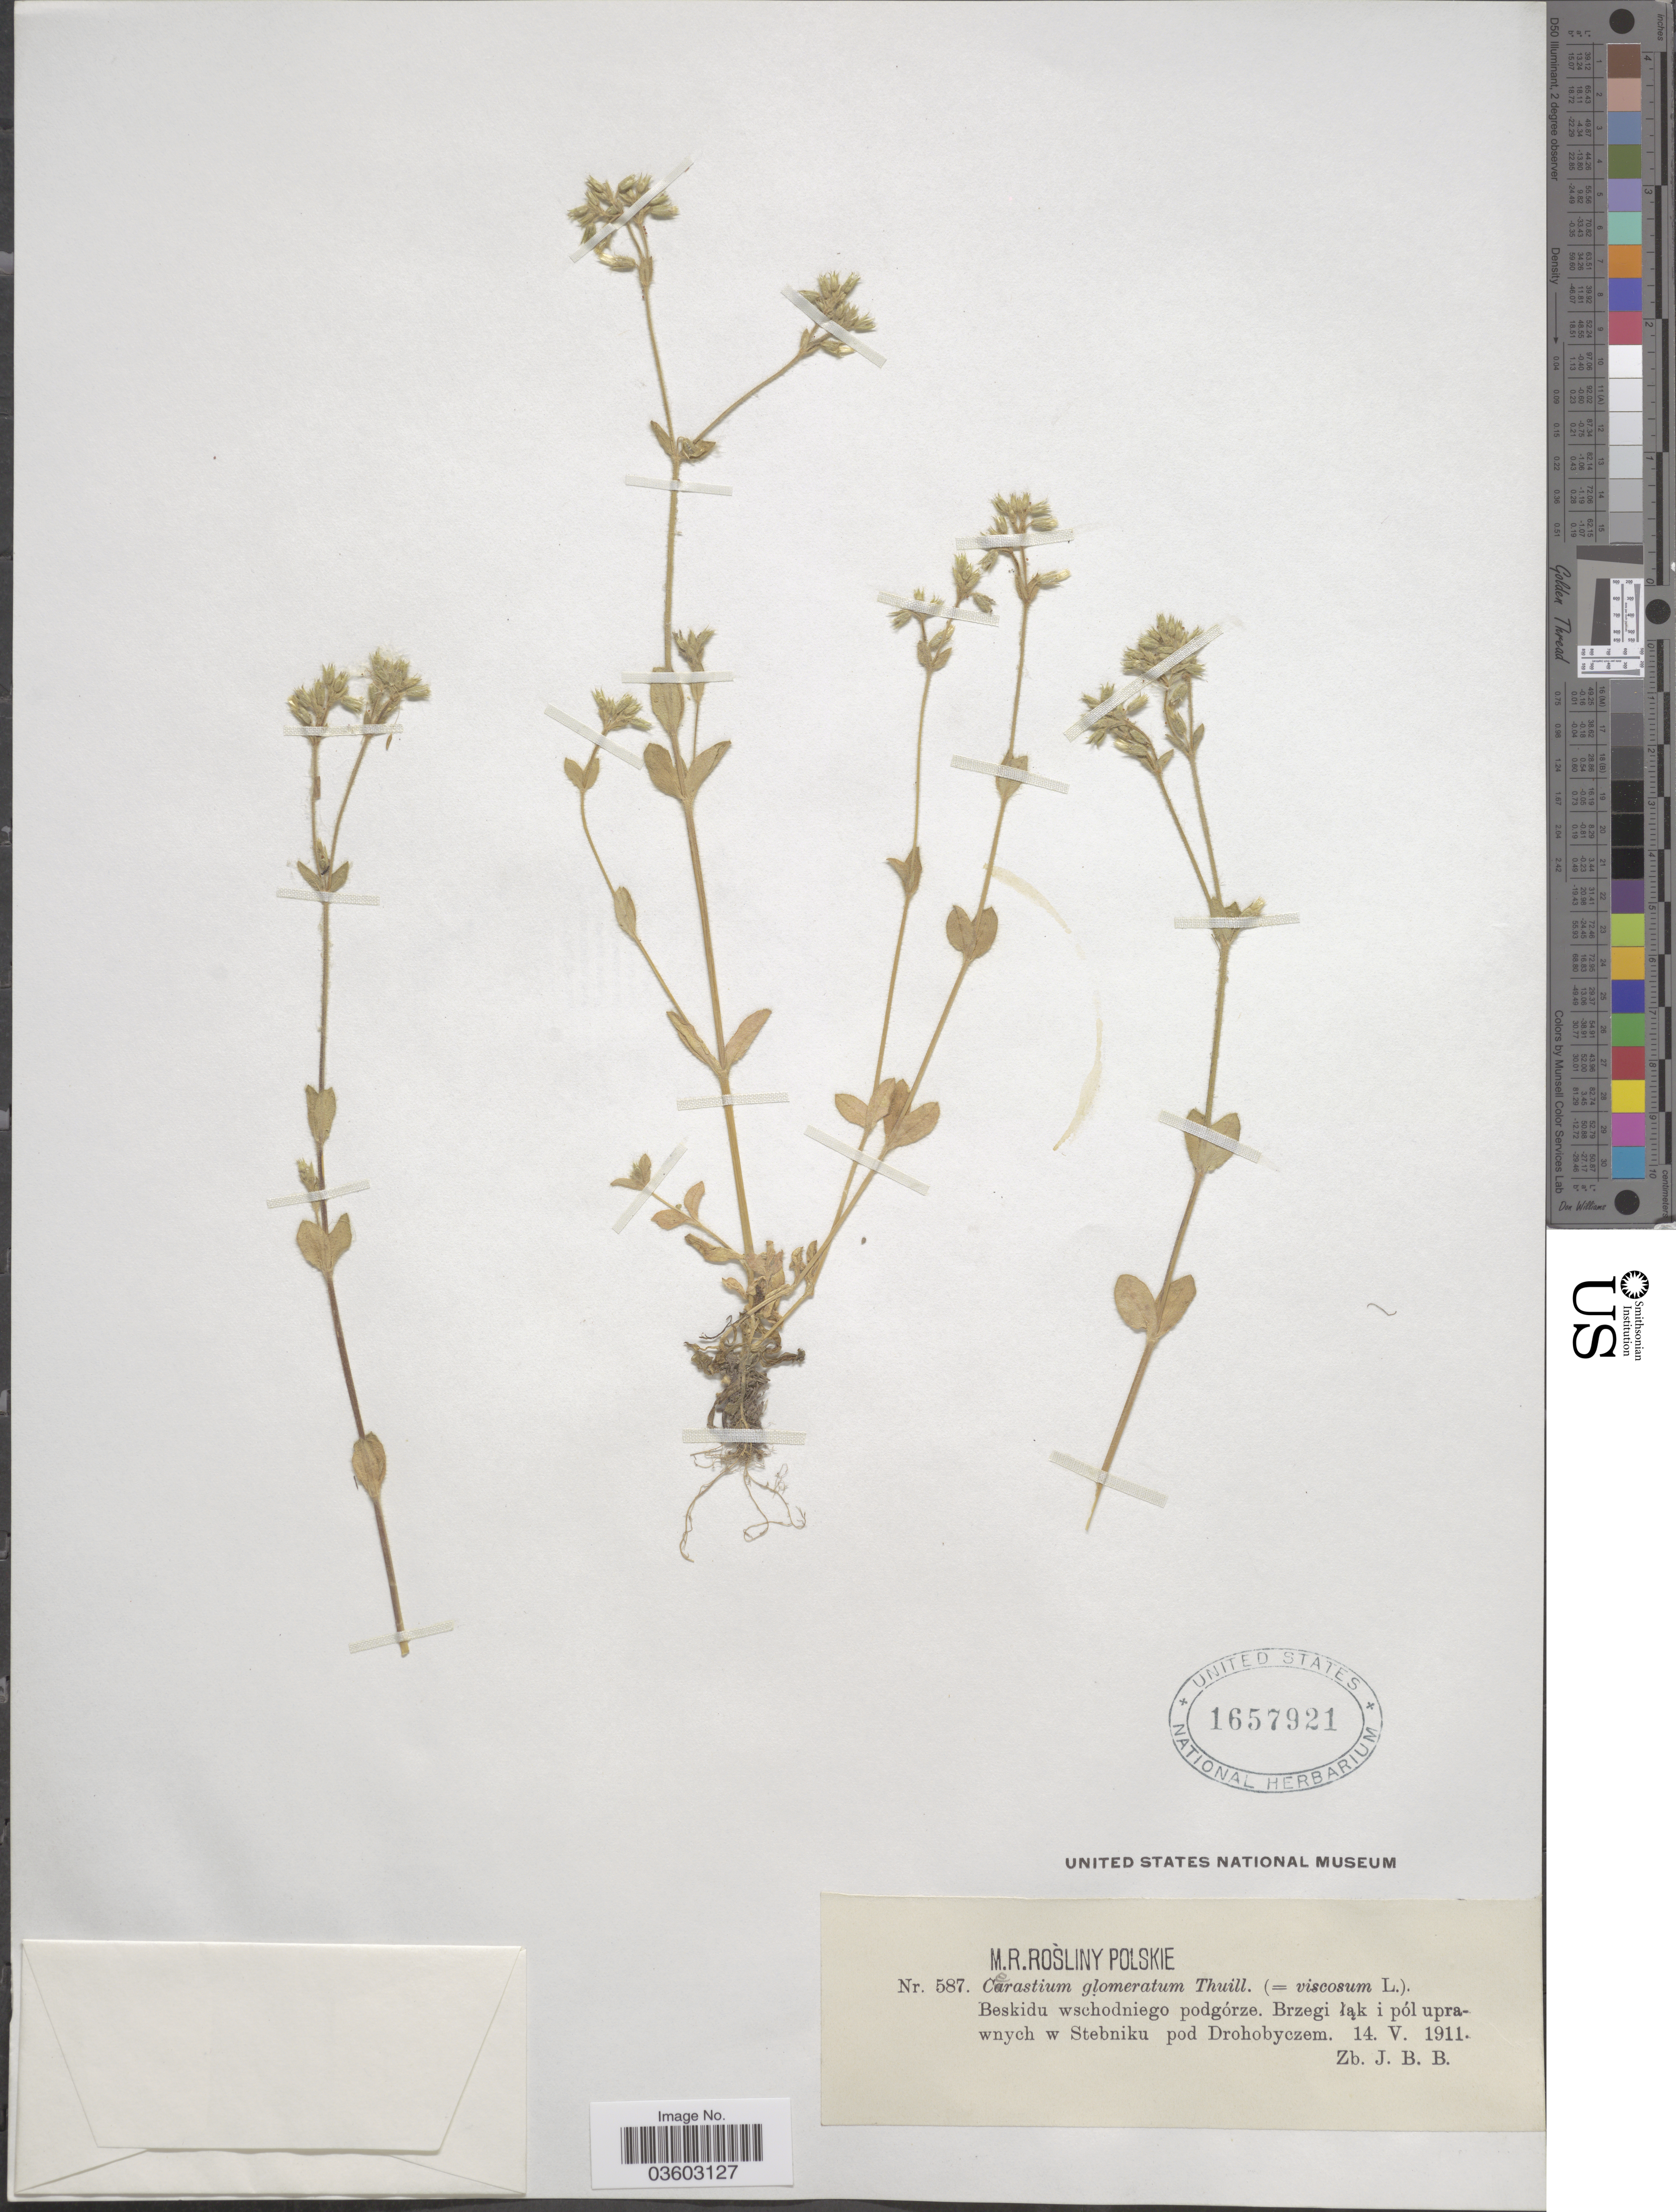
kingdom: Plantae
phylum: Tracheophyta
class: Magnoliopsida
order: Caryophyllales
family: Caryophyllaceae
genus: Cerastium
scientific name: Cerastium glomeratum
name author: Thuill.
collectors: J. B. B.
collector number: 587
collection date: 1911-05-14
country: Ukraine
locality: Beskidu wschodniego podgórze. Brzegi łąk i póluprawnych w Stebniku pod Drohobyczem.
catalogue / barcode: US 1657921